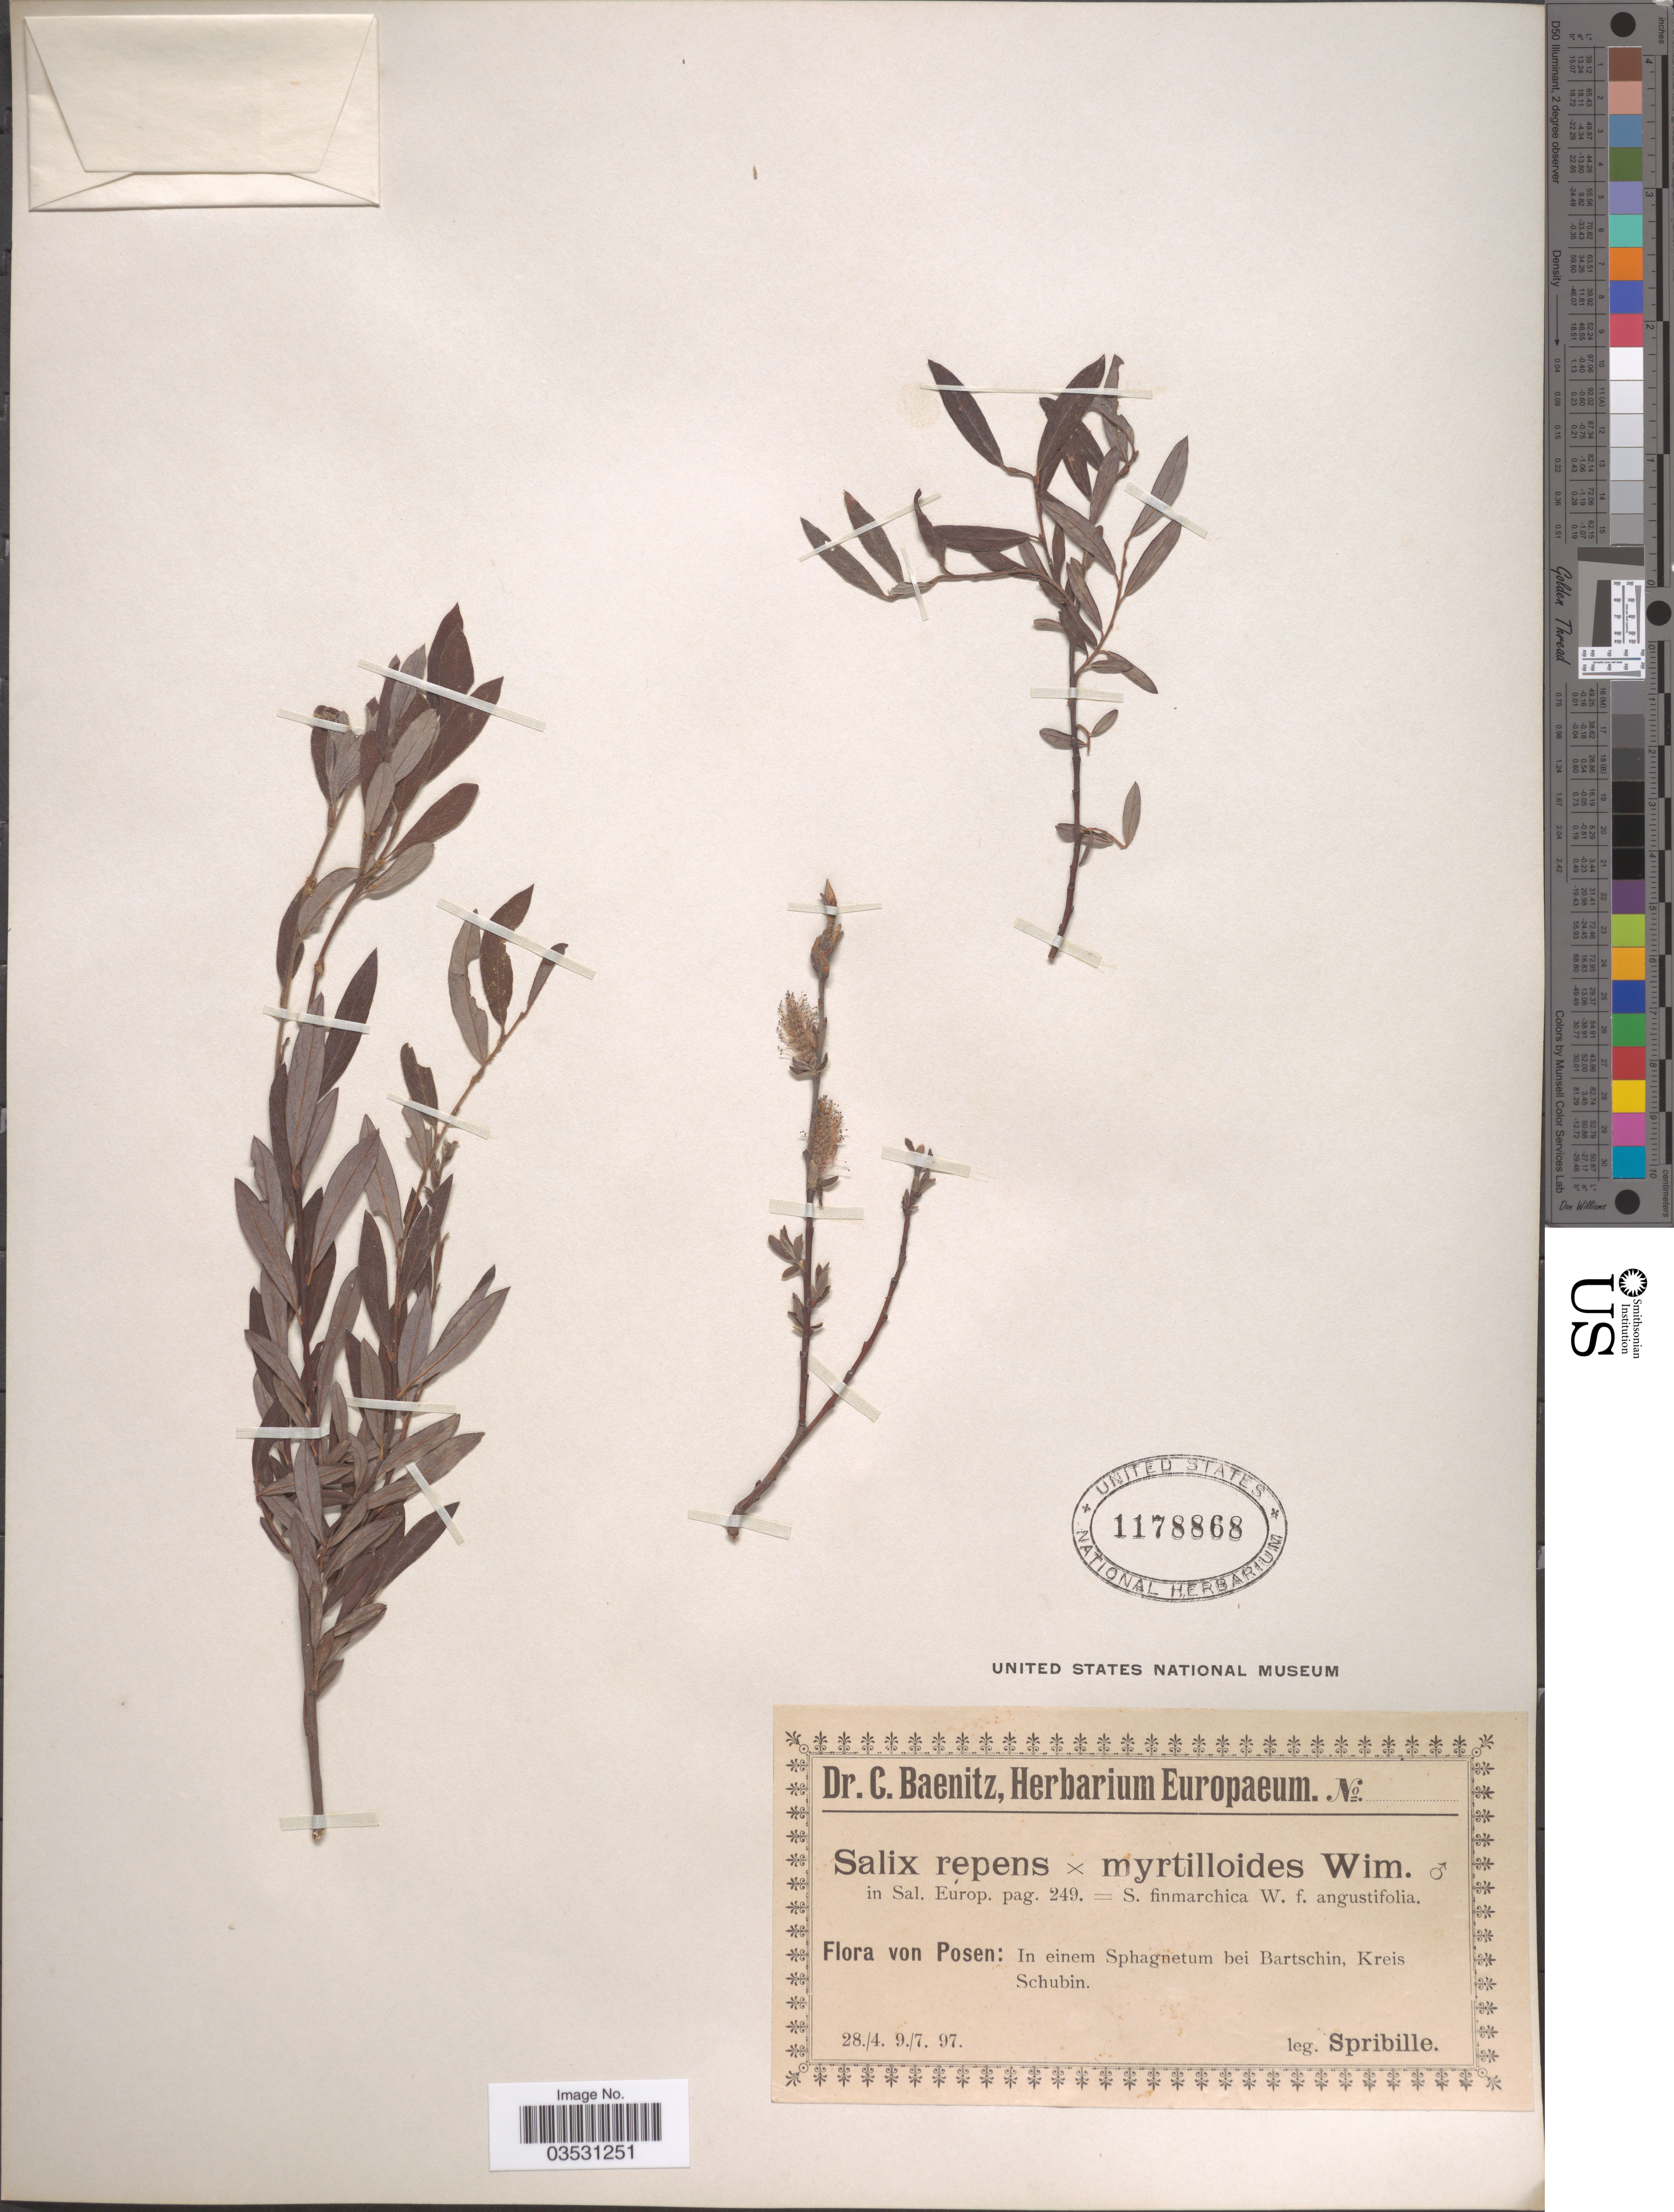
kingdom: Plantae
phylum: Tracheophyta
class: Magnoliopsida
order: Malpighiales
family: Salicaceae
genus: Salix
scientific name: Salix repens x S. myrtilloides L.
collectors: Spribille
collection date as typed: Transcribed d/m/y: 28/4/97 to 9/7/97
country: Poland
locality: Posen: In einem Sphagnetum bei Bartschin, Kreis Schubin.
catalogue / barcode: US 1778868